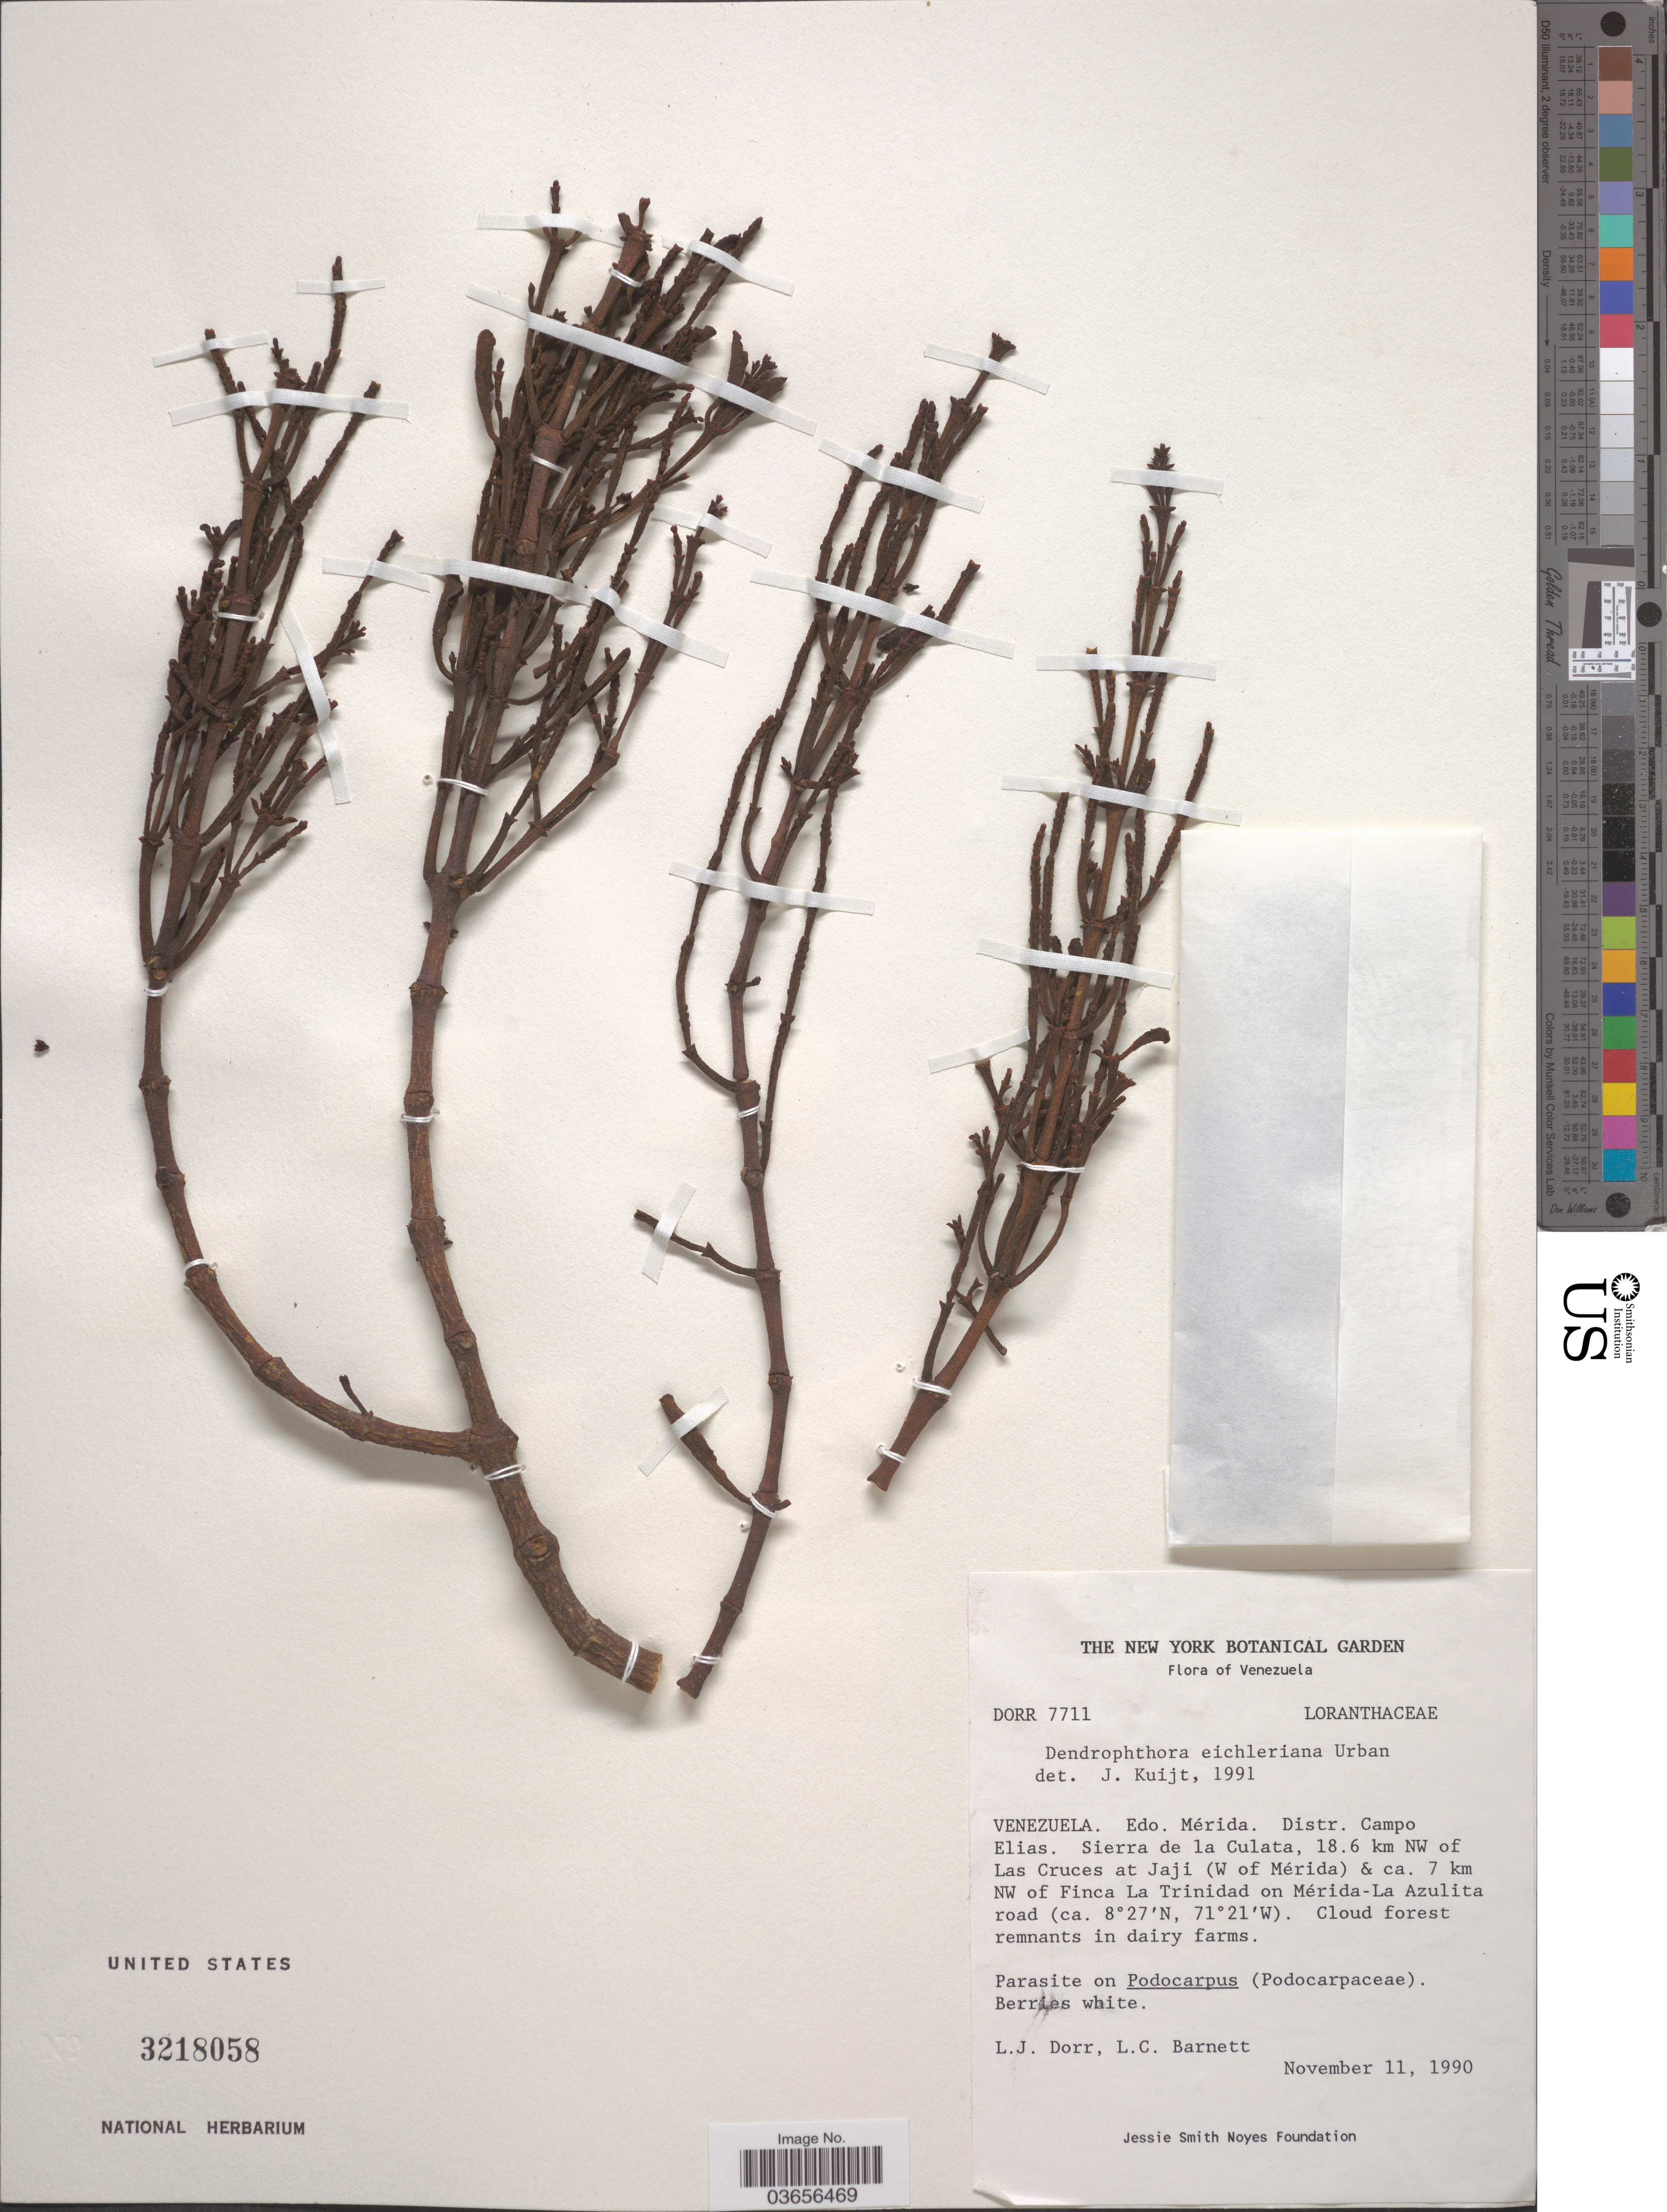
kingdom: Plantae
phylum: Tracheophyta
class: Magnoliopsida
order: Santalales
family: Viscaceae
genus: Dendrophthora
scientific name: Dendrophthora eichleriana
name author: Urb.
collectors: L. J. Dorr & L. C. Barnett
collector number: DORR 7711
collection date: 1990-11-11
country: Venezuela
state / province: Mérida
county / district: Campo Elías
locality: Sierra de la Culata, 18.6 km NW of Las Cruces at Jaji (W of Mérida) & ca. 7 km NW of Finca La Trinidad on Mérida-La Azulita road.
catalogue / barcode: US 3218058